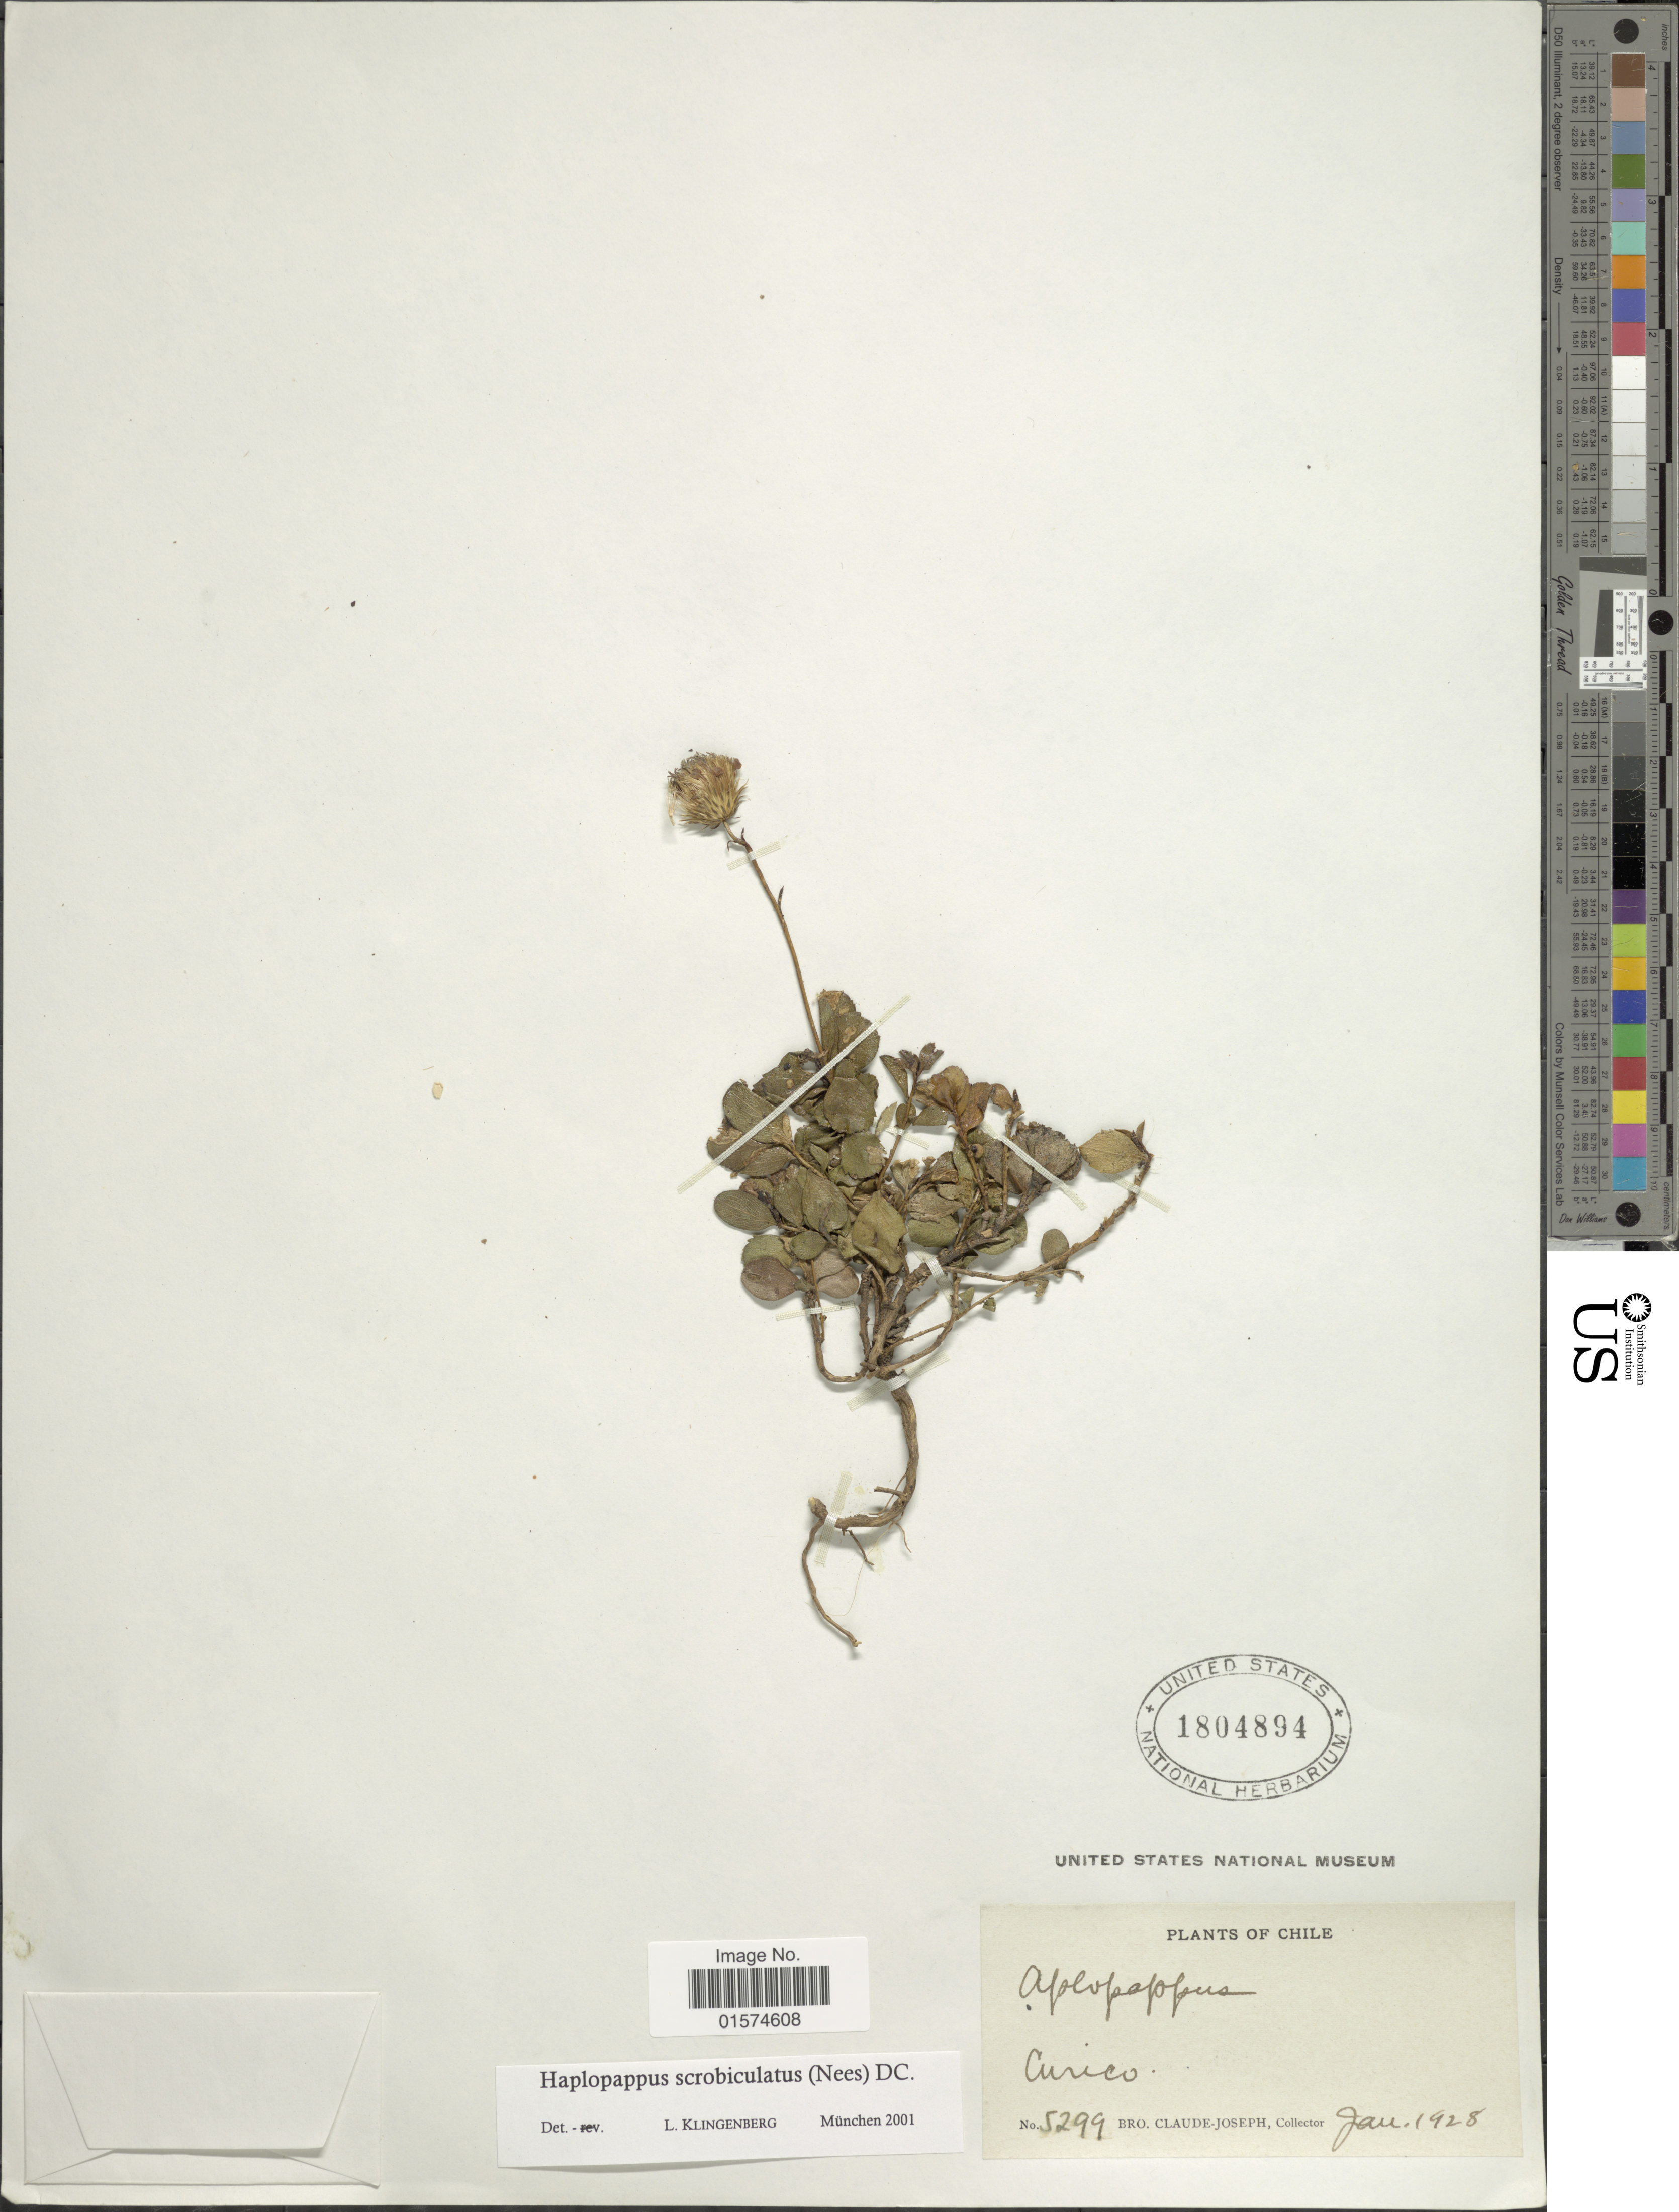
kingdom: Plantae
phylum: Tracheophyta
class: Magnoliopsida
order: Asterales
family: Asteraceae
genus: Haplopappus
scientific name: Haplopappus scrobiculatus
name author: (Nees) DC.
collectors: Bro. Claude-Joseph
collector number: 5299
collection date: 1928-01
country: Chile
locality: Curico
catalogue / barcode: US 1804894